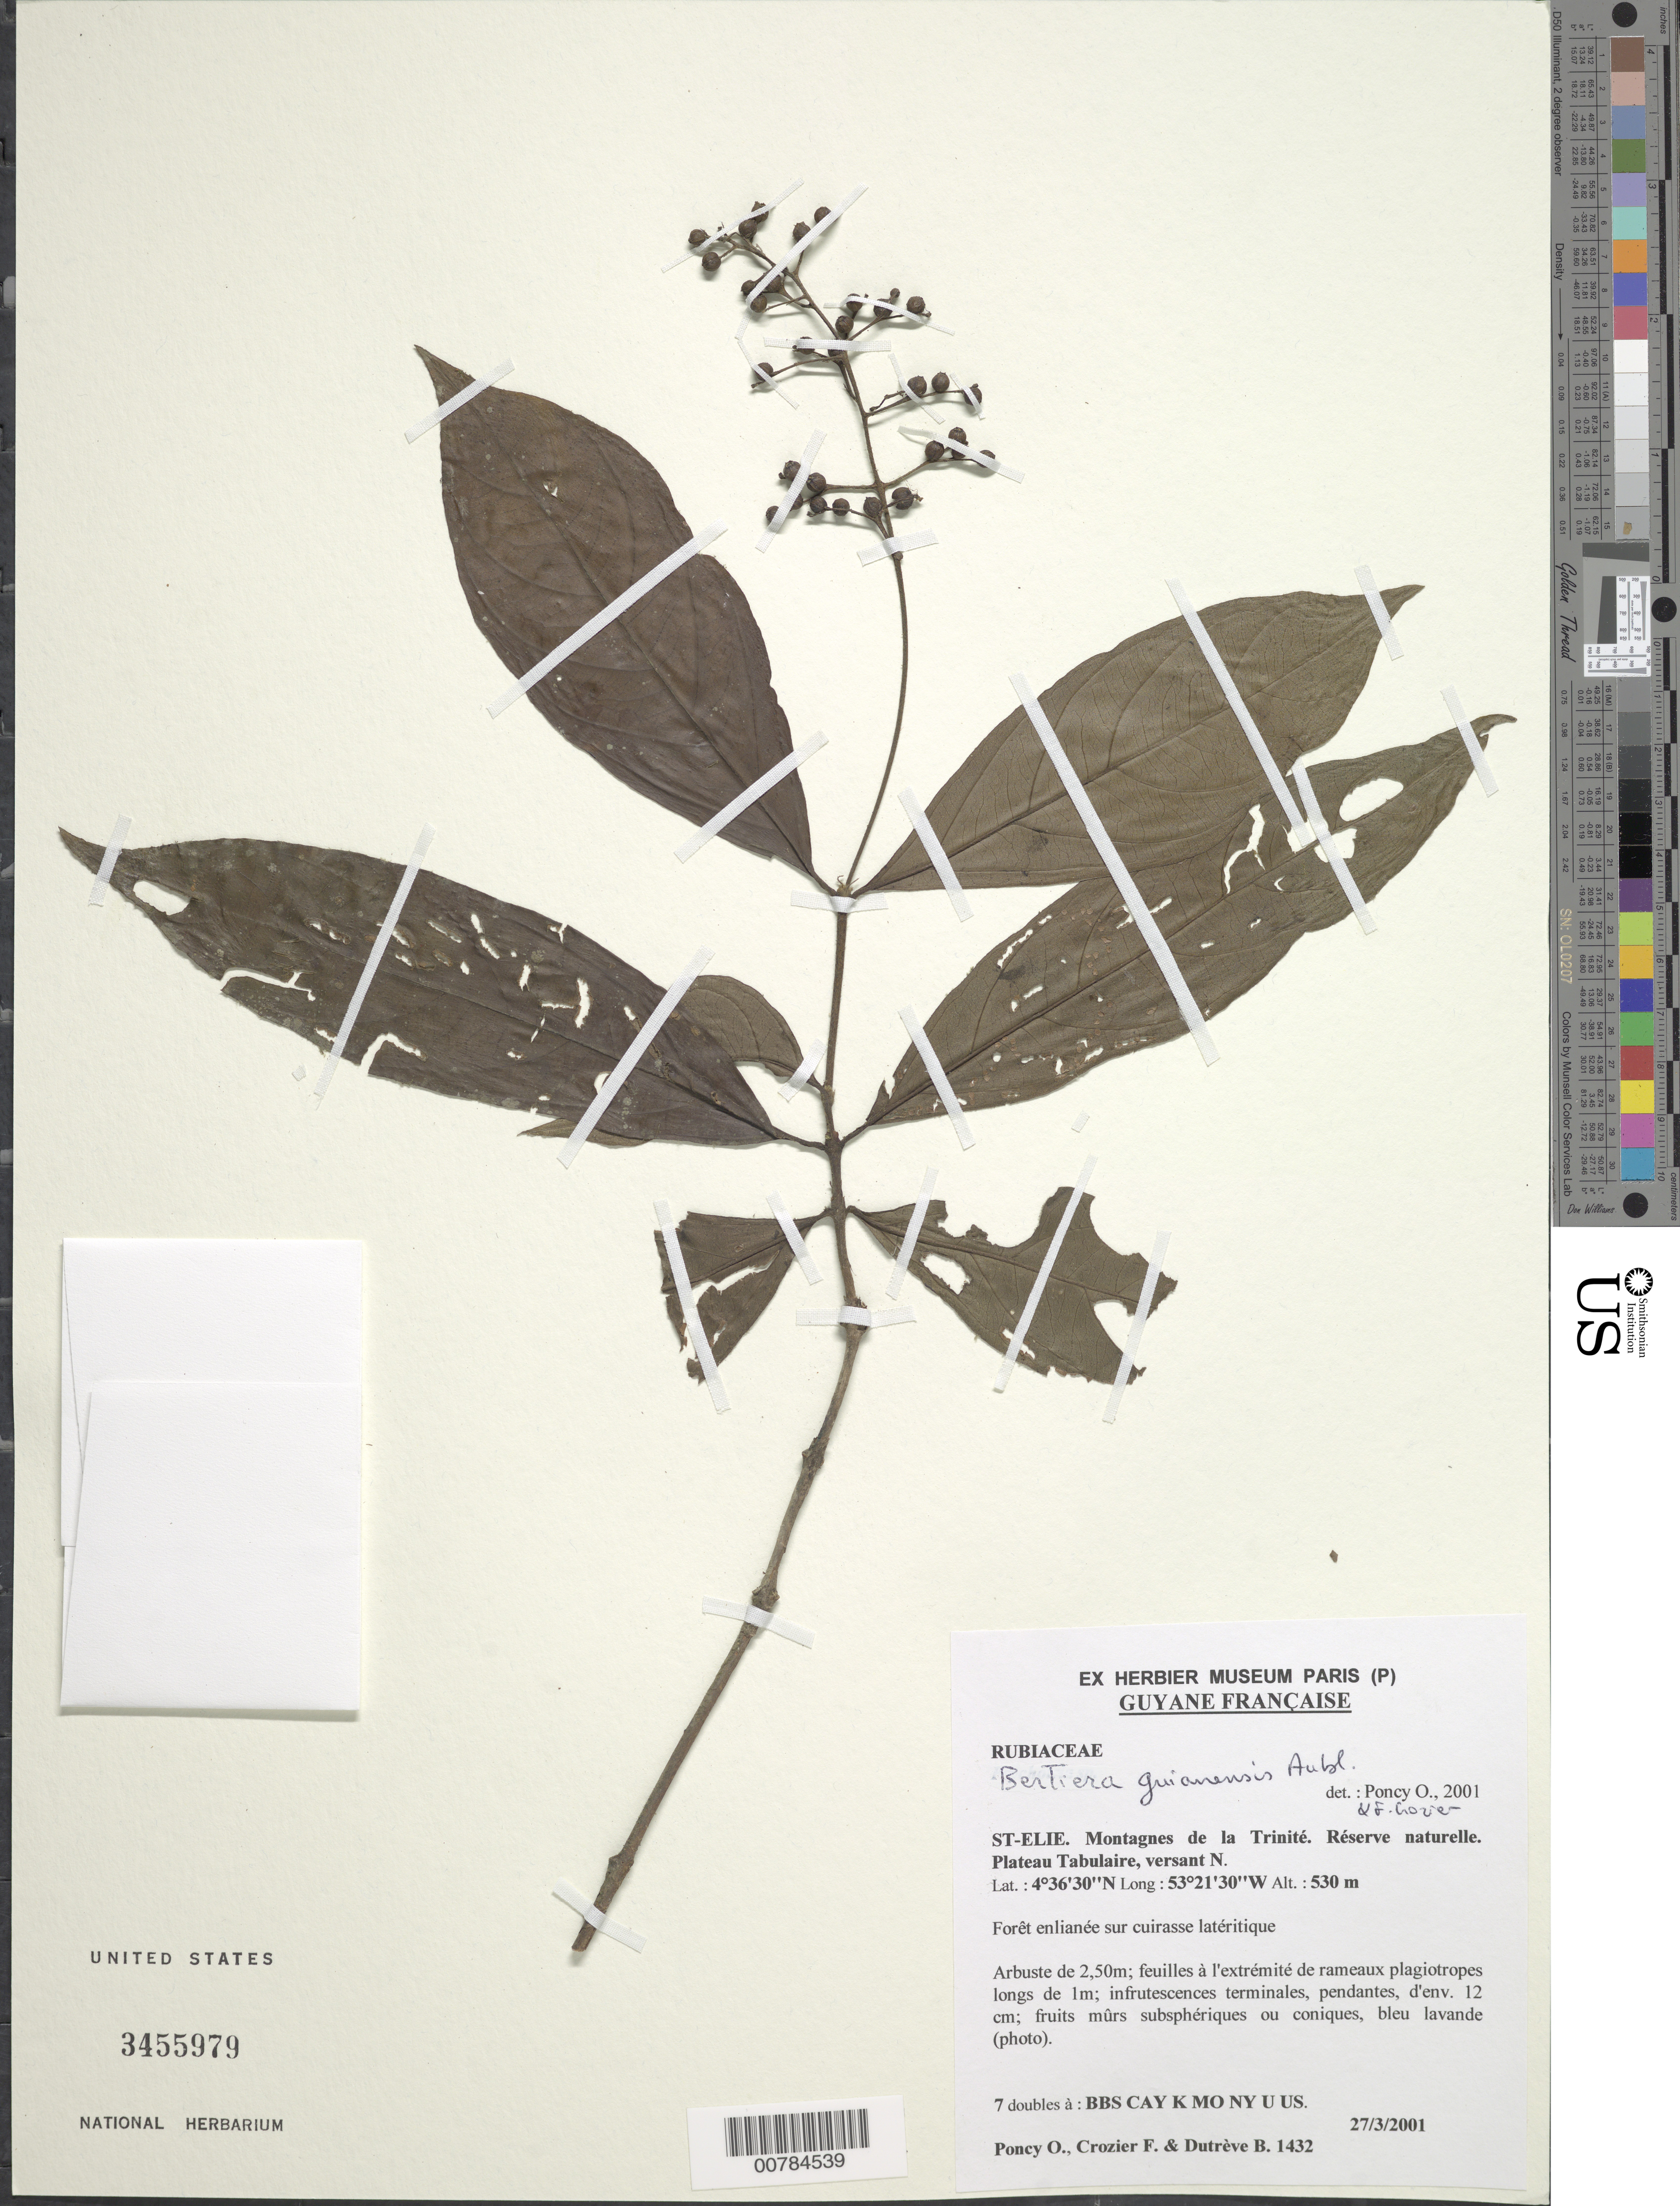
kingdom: Plantae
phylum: Tracheophyta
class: Magnoliopsida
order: Gentianales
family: Rubiaceae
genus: Bertiera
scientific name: Bertiera guianensis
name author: Aubl.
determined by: Poncy, O.; Crozier, F.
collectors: O. Poncy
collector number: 1432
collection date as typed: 27-Mar-01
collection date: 2001-03-27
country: French Guiana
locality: St. Élie, Montagens de la Trinité, Réserve Naturelle; Plateau Tabulaire, versant N.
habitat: Forêt enlianée sur cuirasse latéritique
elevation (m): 530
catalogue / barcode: US 3455979